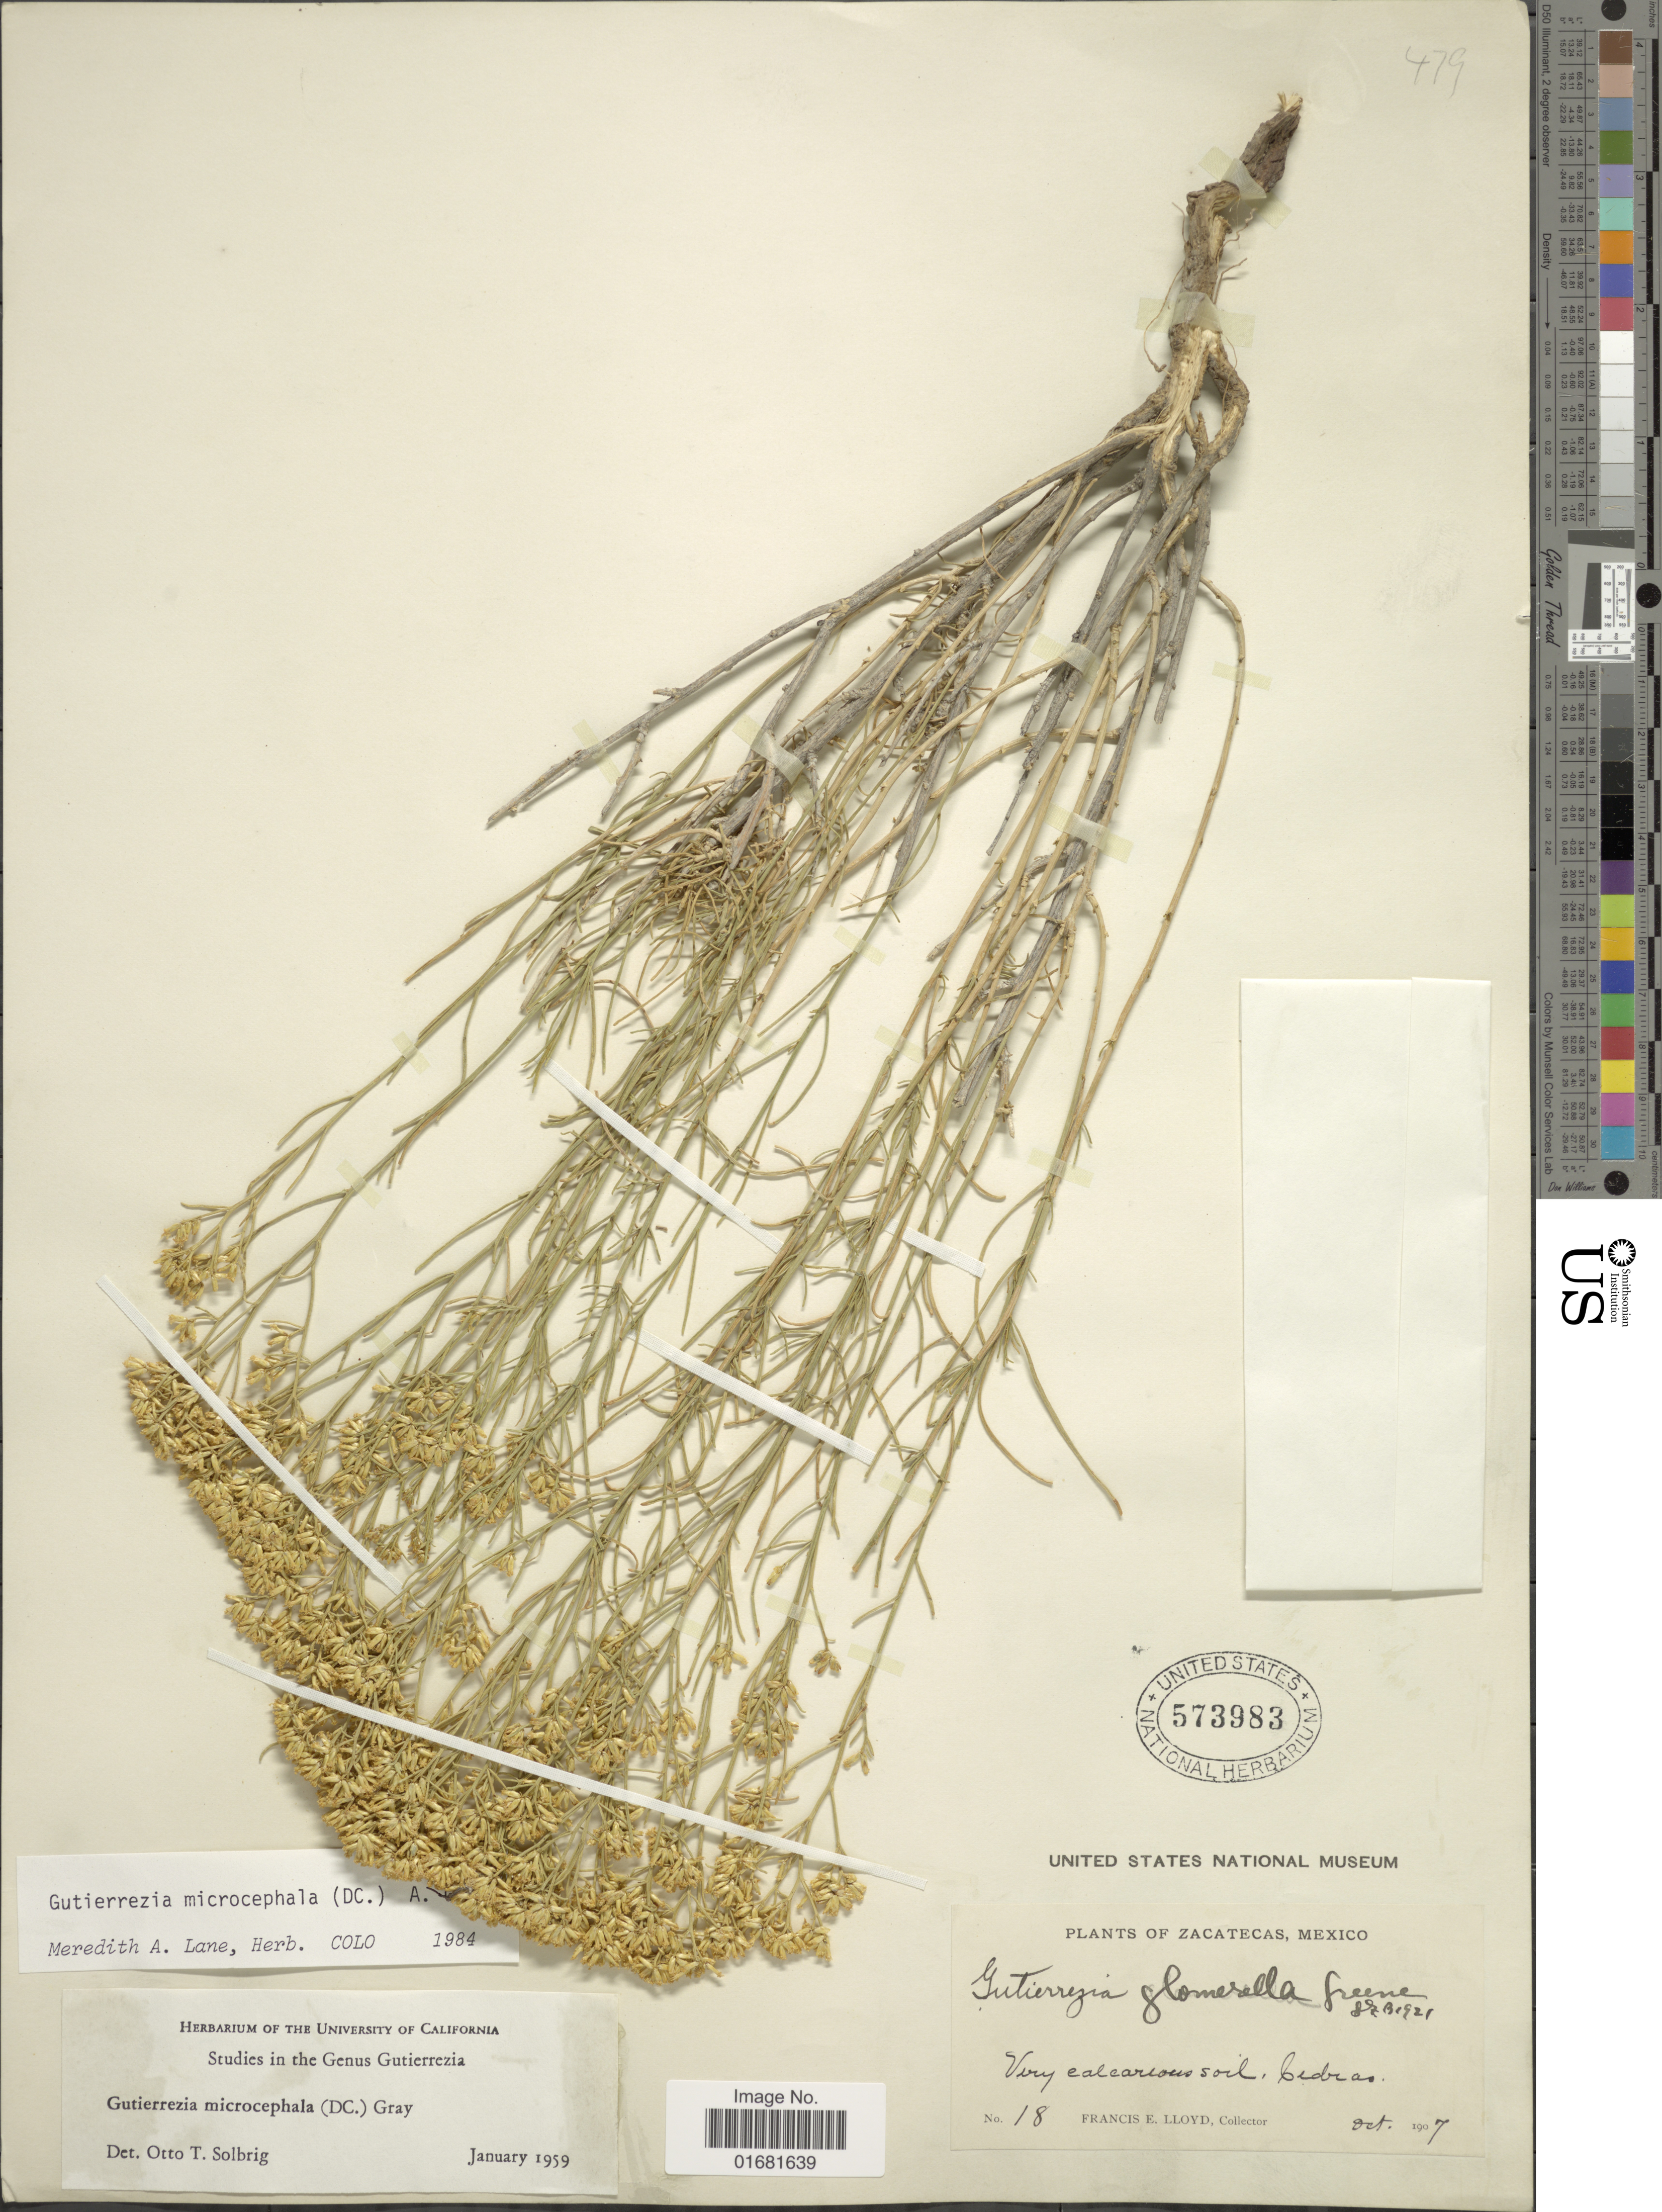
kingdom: Plantae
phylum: Tracheophyta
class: Magnoliopsida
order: Asterales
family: Asteraceae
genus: Gutierrezia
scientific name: Gutierrezia microcephala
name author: (DC.) A. Gray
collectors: Lloyd, C. E.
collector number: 18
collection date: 1907-10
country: Mexico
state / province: Zacatecas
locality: Cedros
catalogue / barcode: US 573983